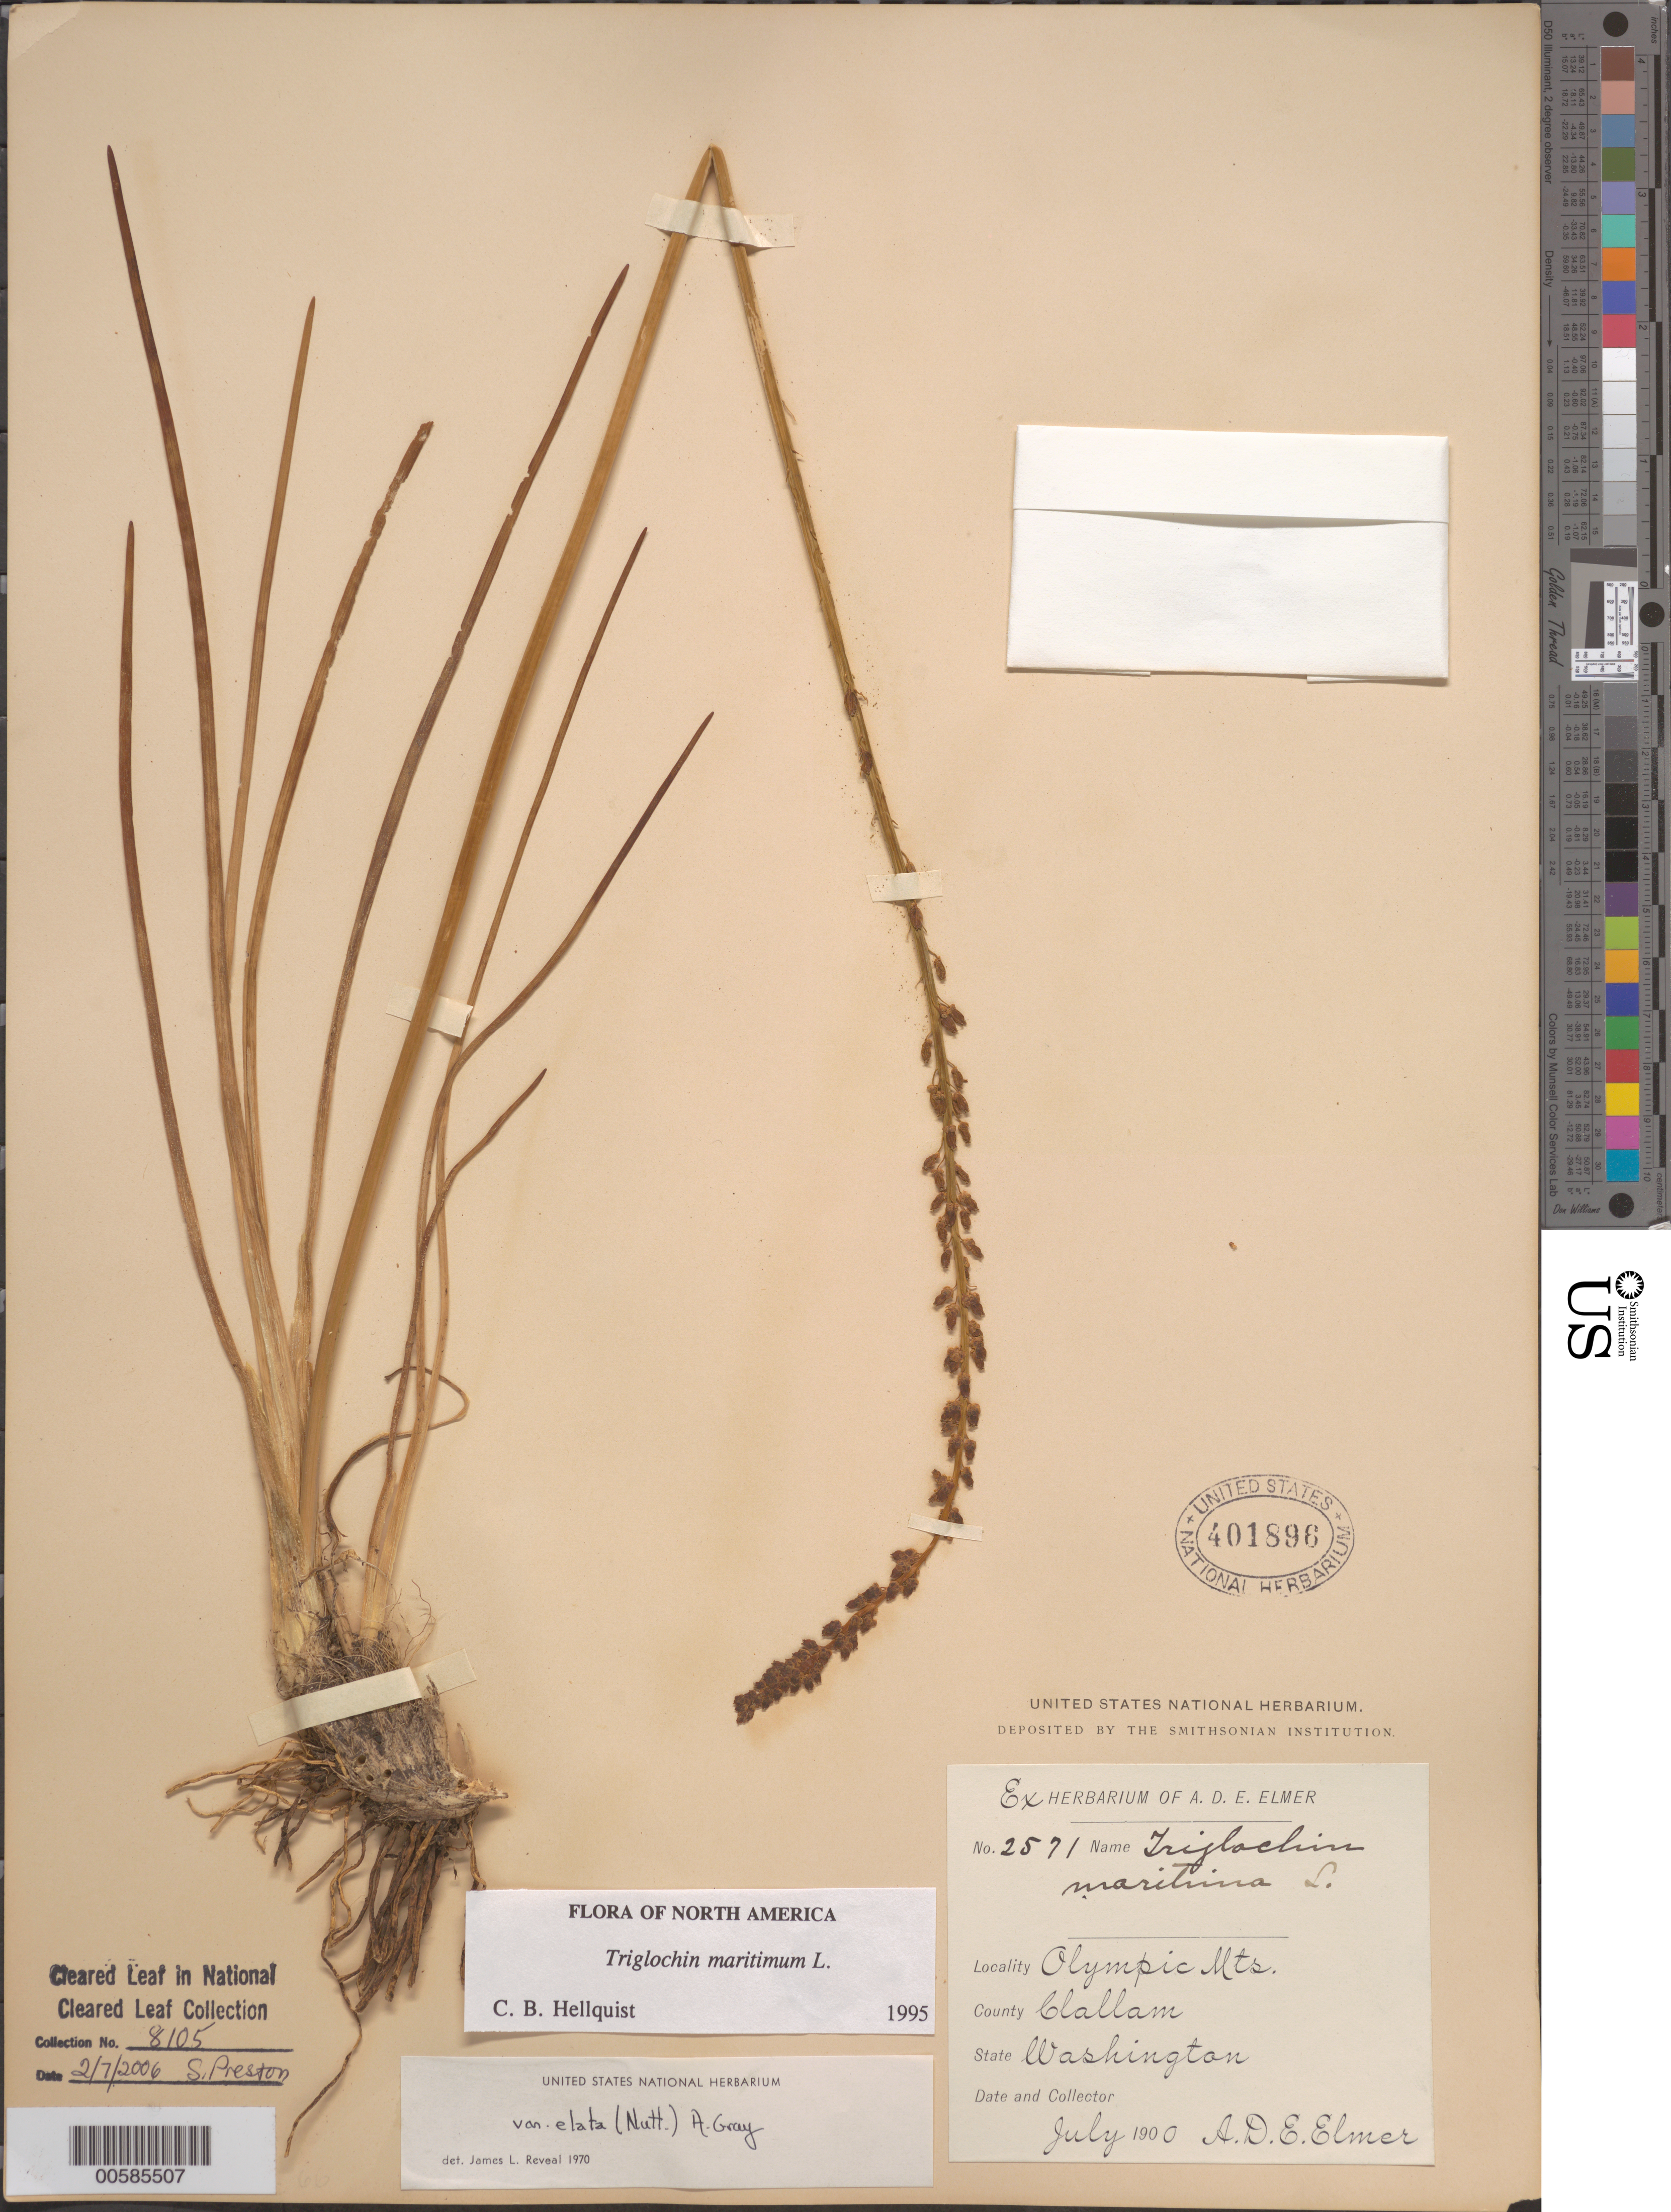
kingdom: Plantae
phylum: Tracheophyta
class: Liliopsida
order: Alismatales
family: Juncaginaceae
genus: Triglochin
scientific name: Triglochin maritima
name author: L.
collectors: A. D. E. Elmer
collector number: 2571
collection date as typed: Jul 1900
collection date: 1900-07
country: United States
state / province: Washington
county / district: Clallam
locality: Olympic Mts.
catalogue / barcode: US 401896